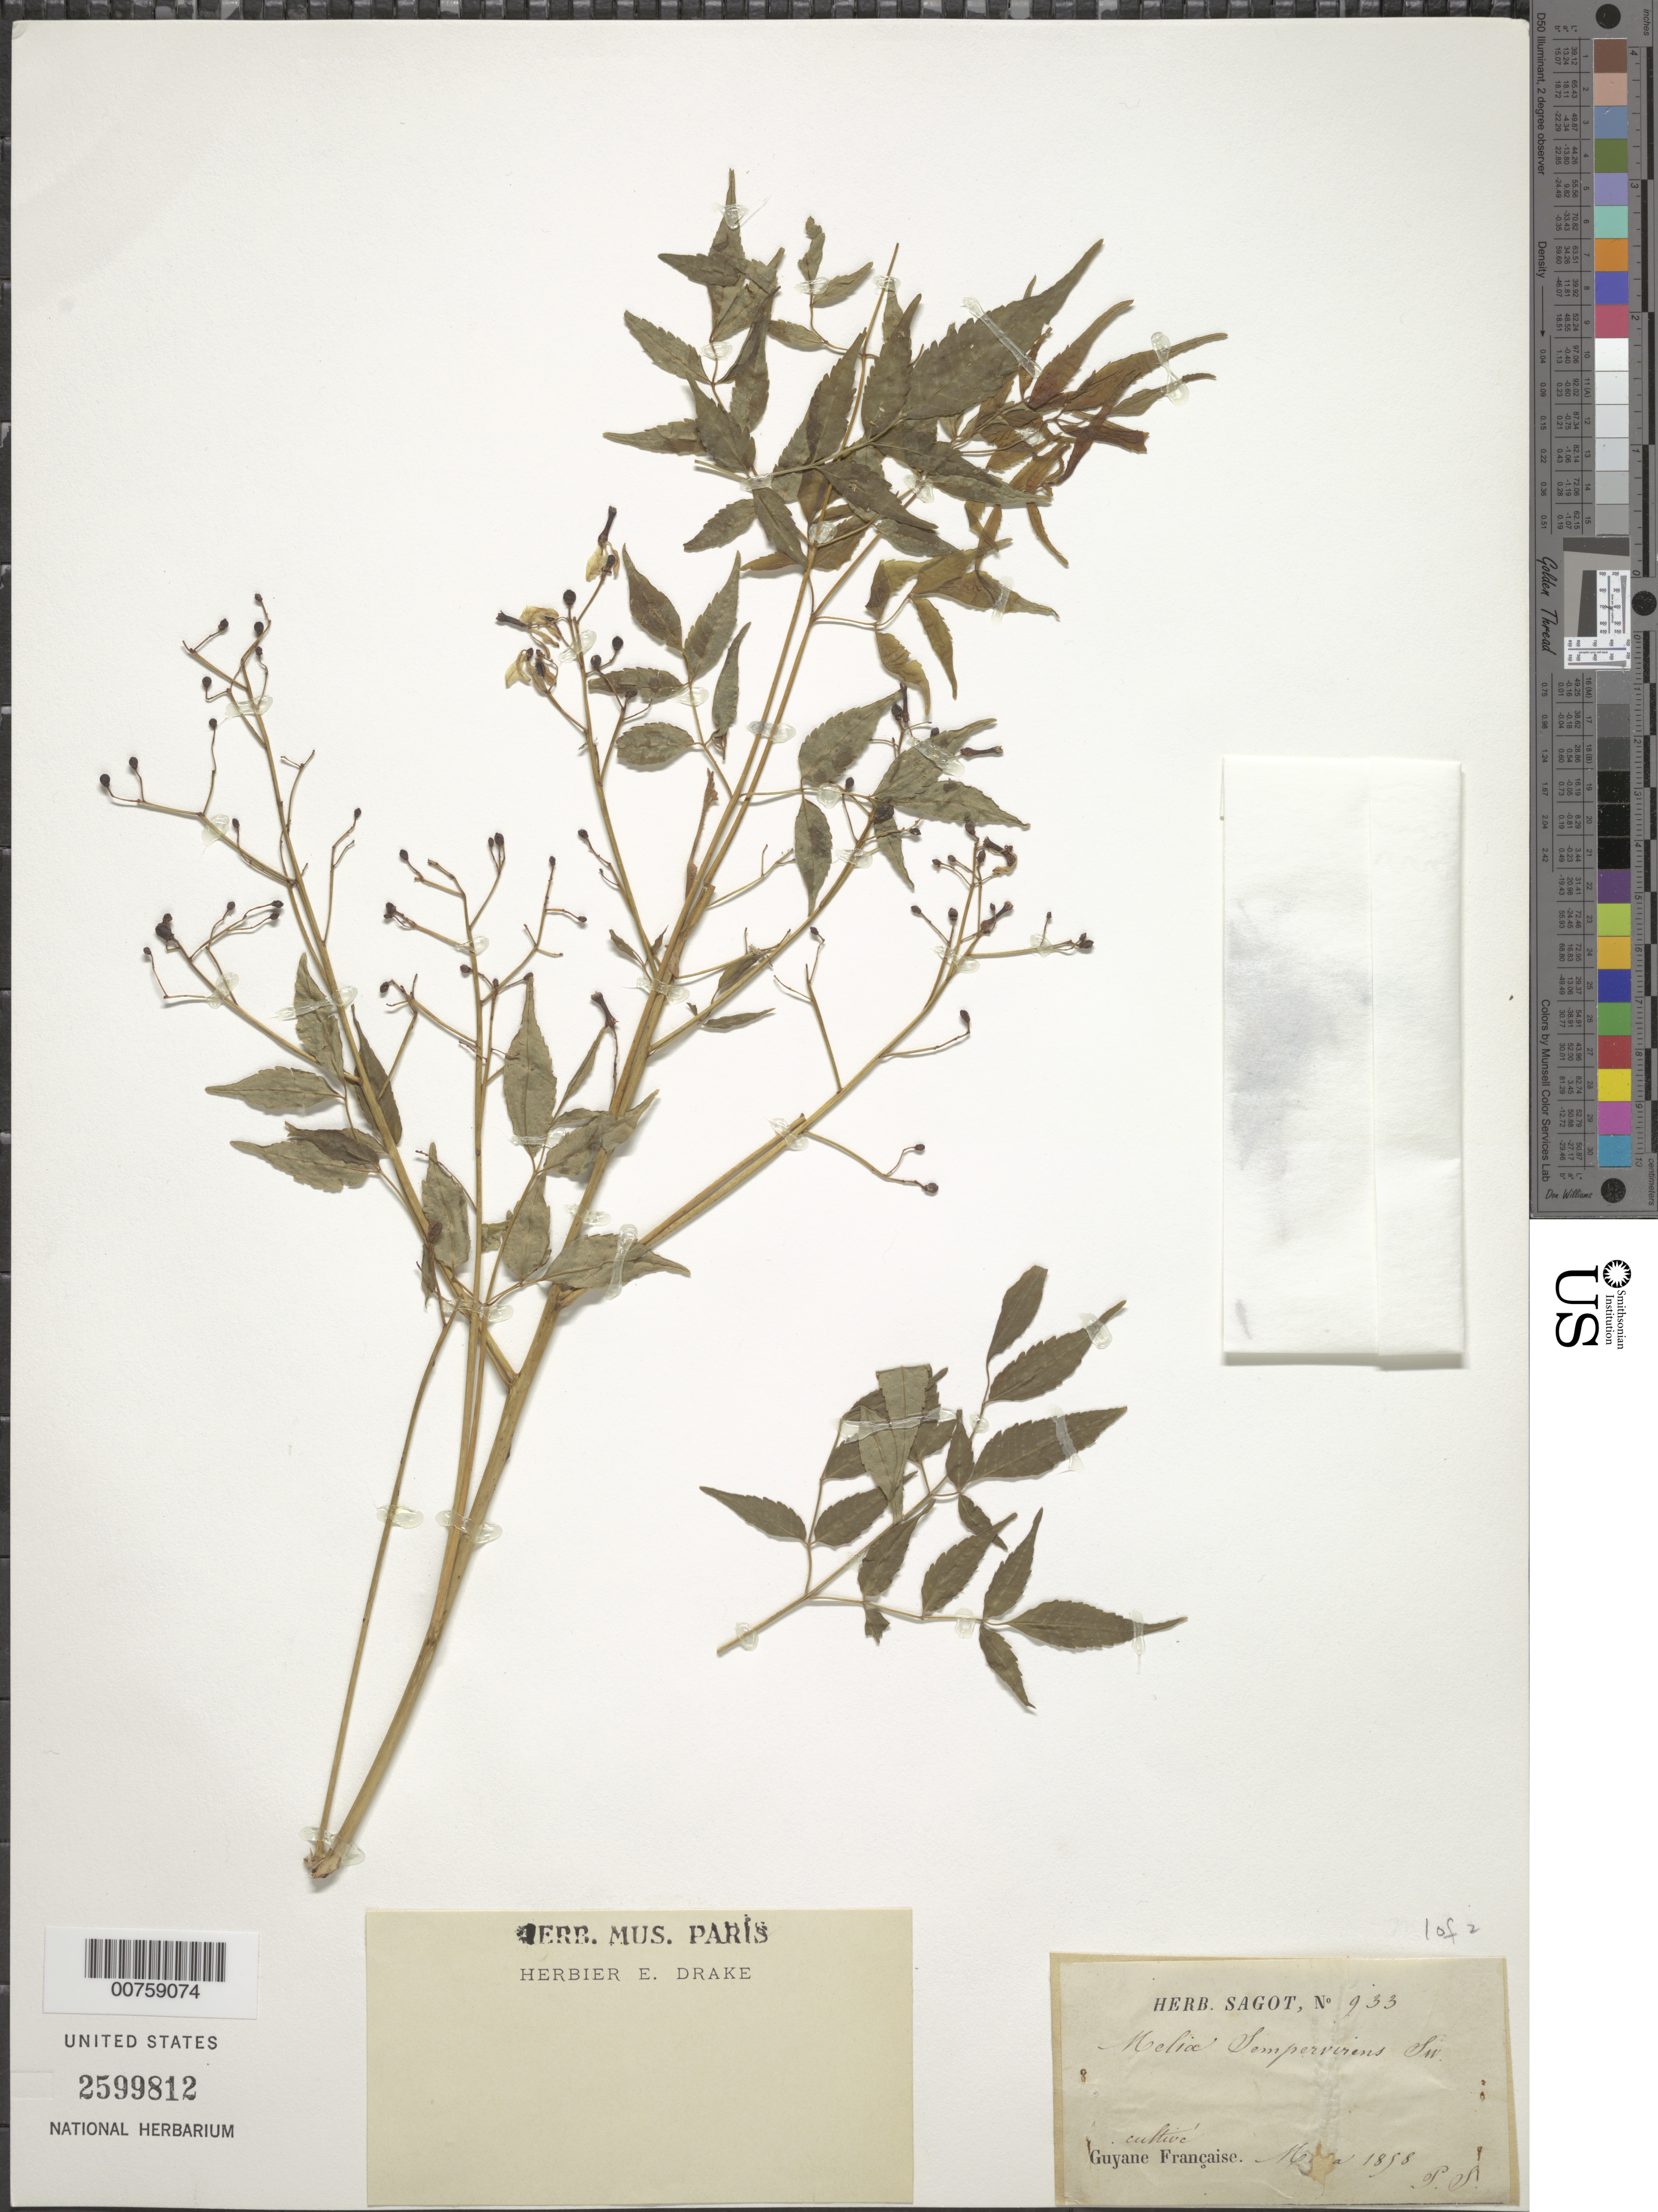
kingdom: Plantae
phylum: Tracheophyta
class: Magnoliopsida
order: Sapindales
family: Meliaceae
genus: Melia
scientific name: Melia azedarach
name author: L.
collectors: P. A. Sagot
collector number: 933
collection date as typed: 1858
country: French Guiana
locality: Mana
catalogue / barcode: US 2599812